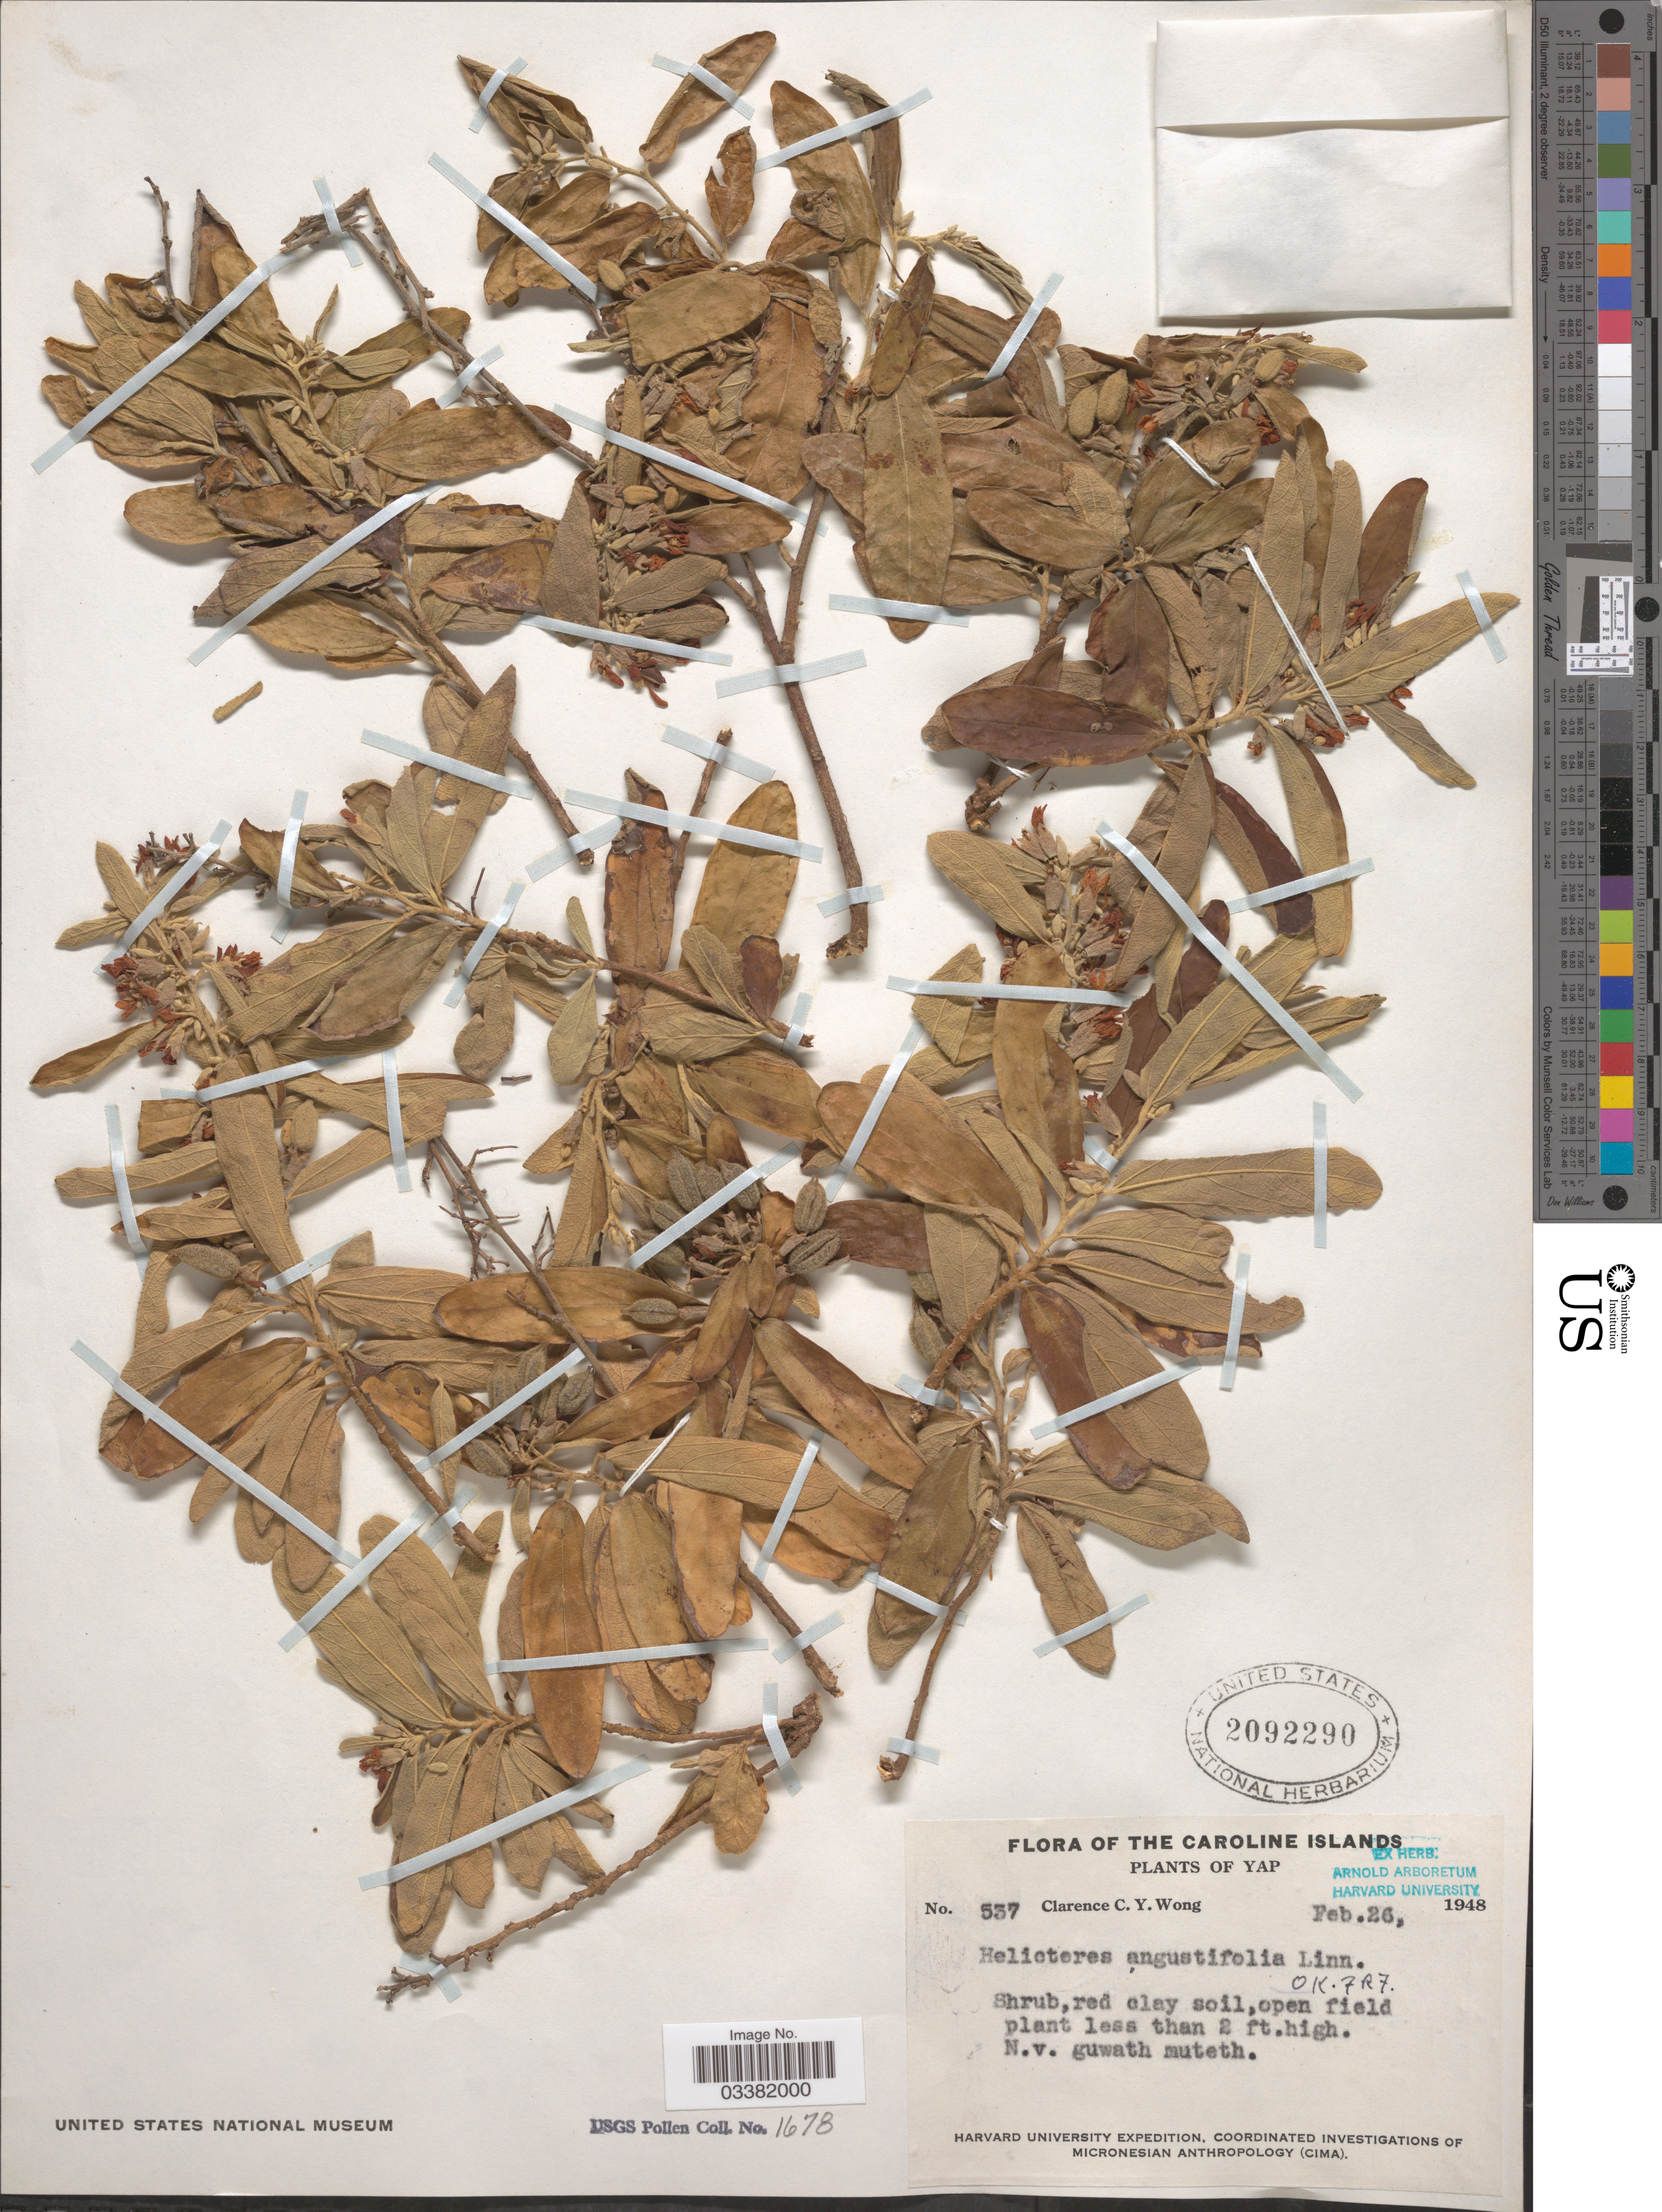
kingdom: Plantae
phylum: Tracheophyta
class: Magnoliopsida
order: Malvales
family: Malvaceae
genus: Helicteres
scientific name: Helicteres angustifolia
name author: L.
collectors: C. Wong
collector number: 537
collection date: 1948-02-26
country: Micronesia, Federated States of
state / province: Yap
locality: The Caroline Islands.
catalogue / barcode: US 2092290